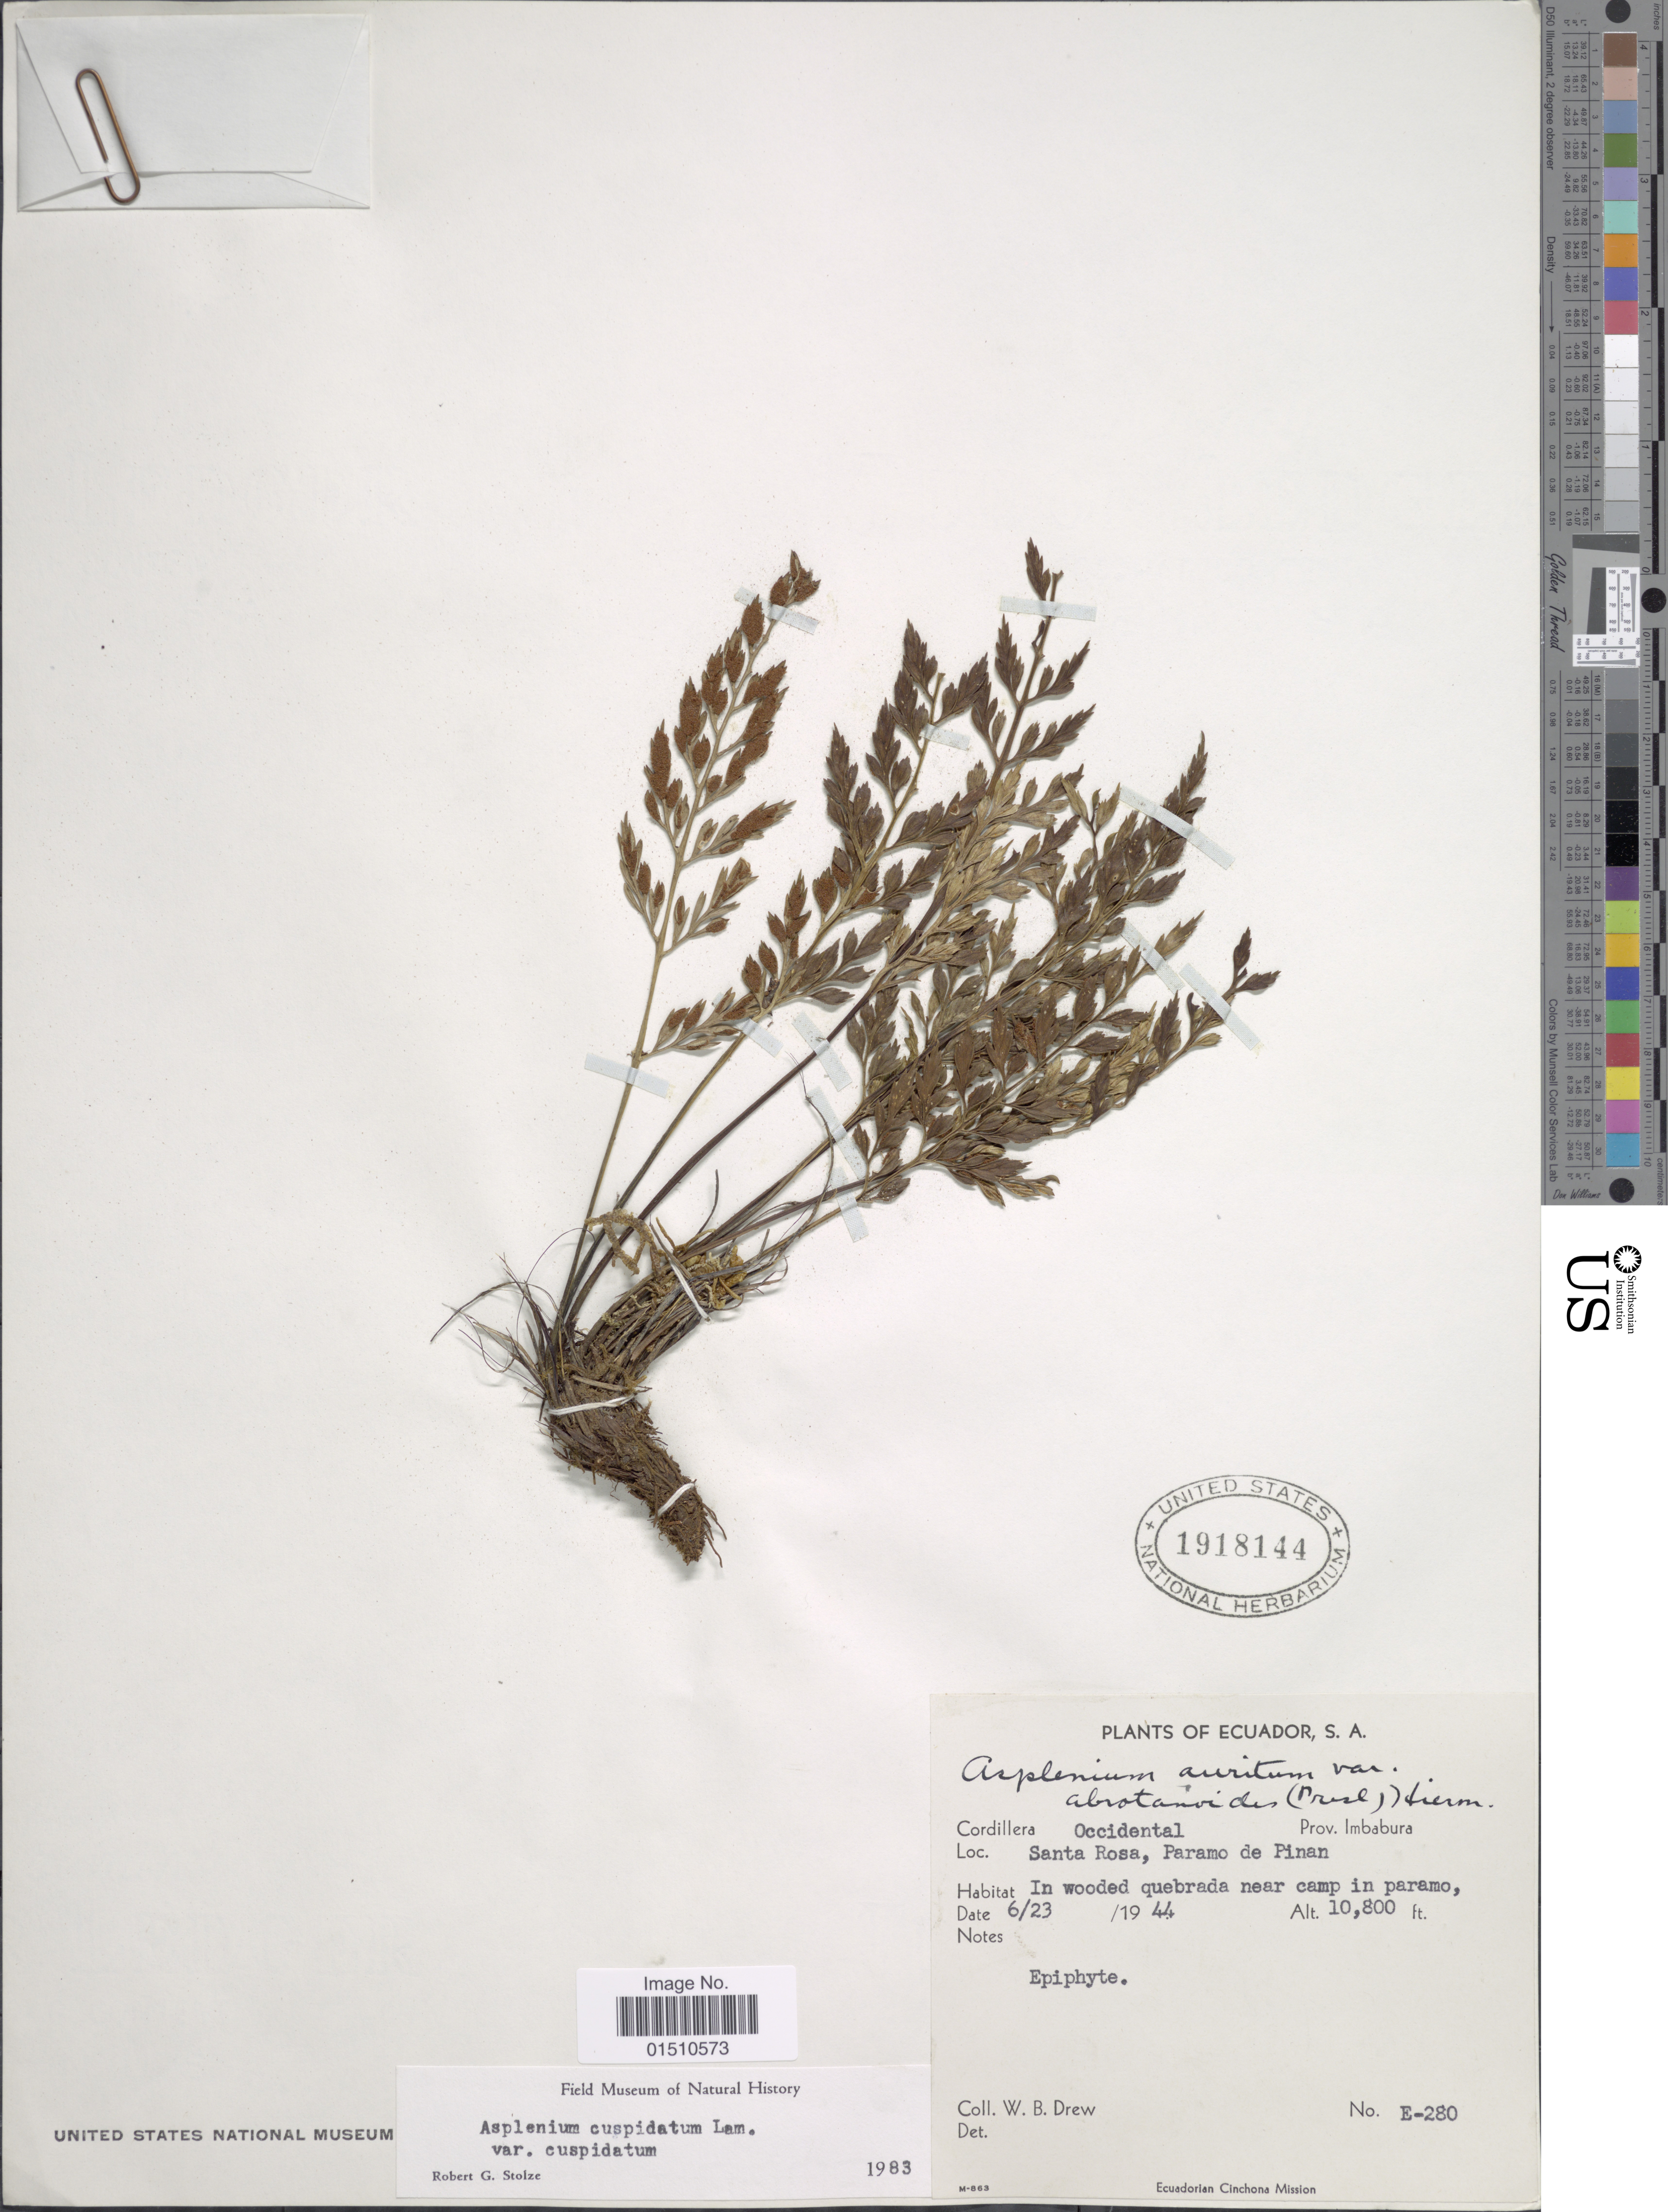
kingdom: Plantae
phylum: Tracheophyta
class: Polypodiopsida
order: Polypodiales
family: Aspleniaceae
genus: Asplenium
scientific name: Asplenium cuspidatum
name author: Lam.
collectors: W. B. Drew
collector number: E-280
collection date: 1944-06-23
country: Ecuador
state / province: Imbabura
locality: Ecuador, S.A., Cordillera Occidental, Loc.: Santa Rosa, Paramo de Pinan, in wooded quebrada near camp in paramo.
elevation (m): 3292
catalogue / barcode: US 1918144